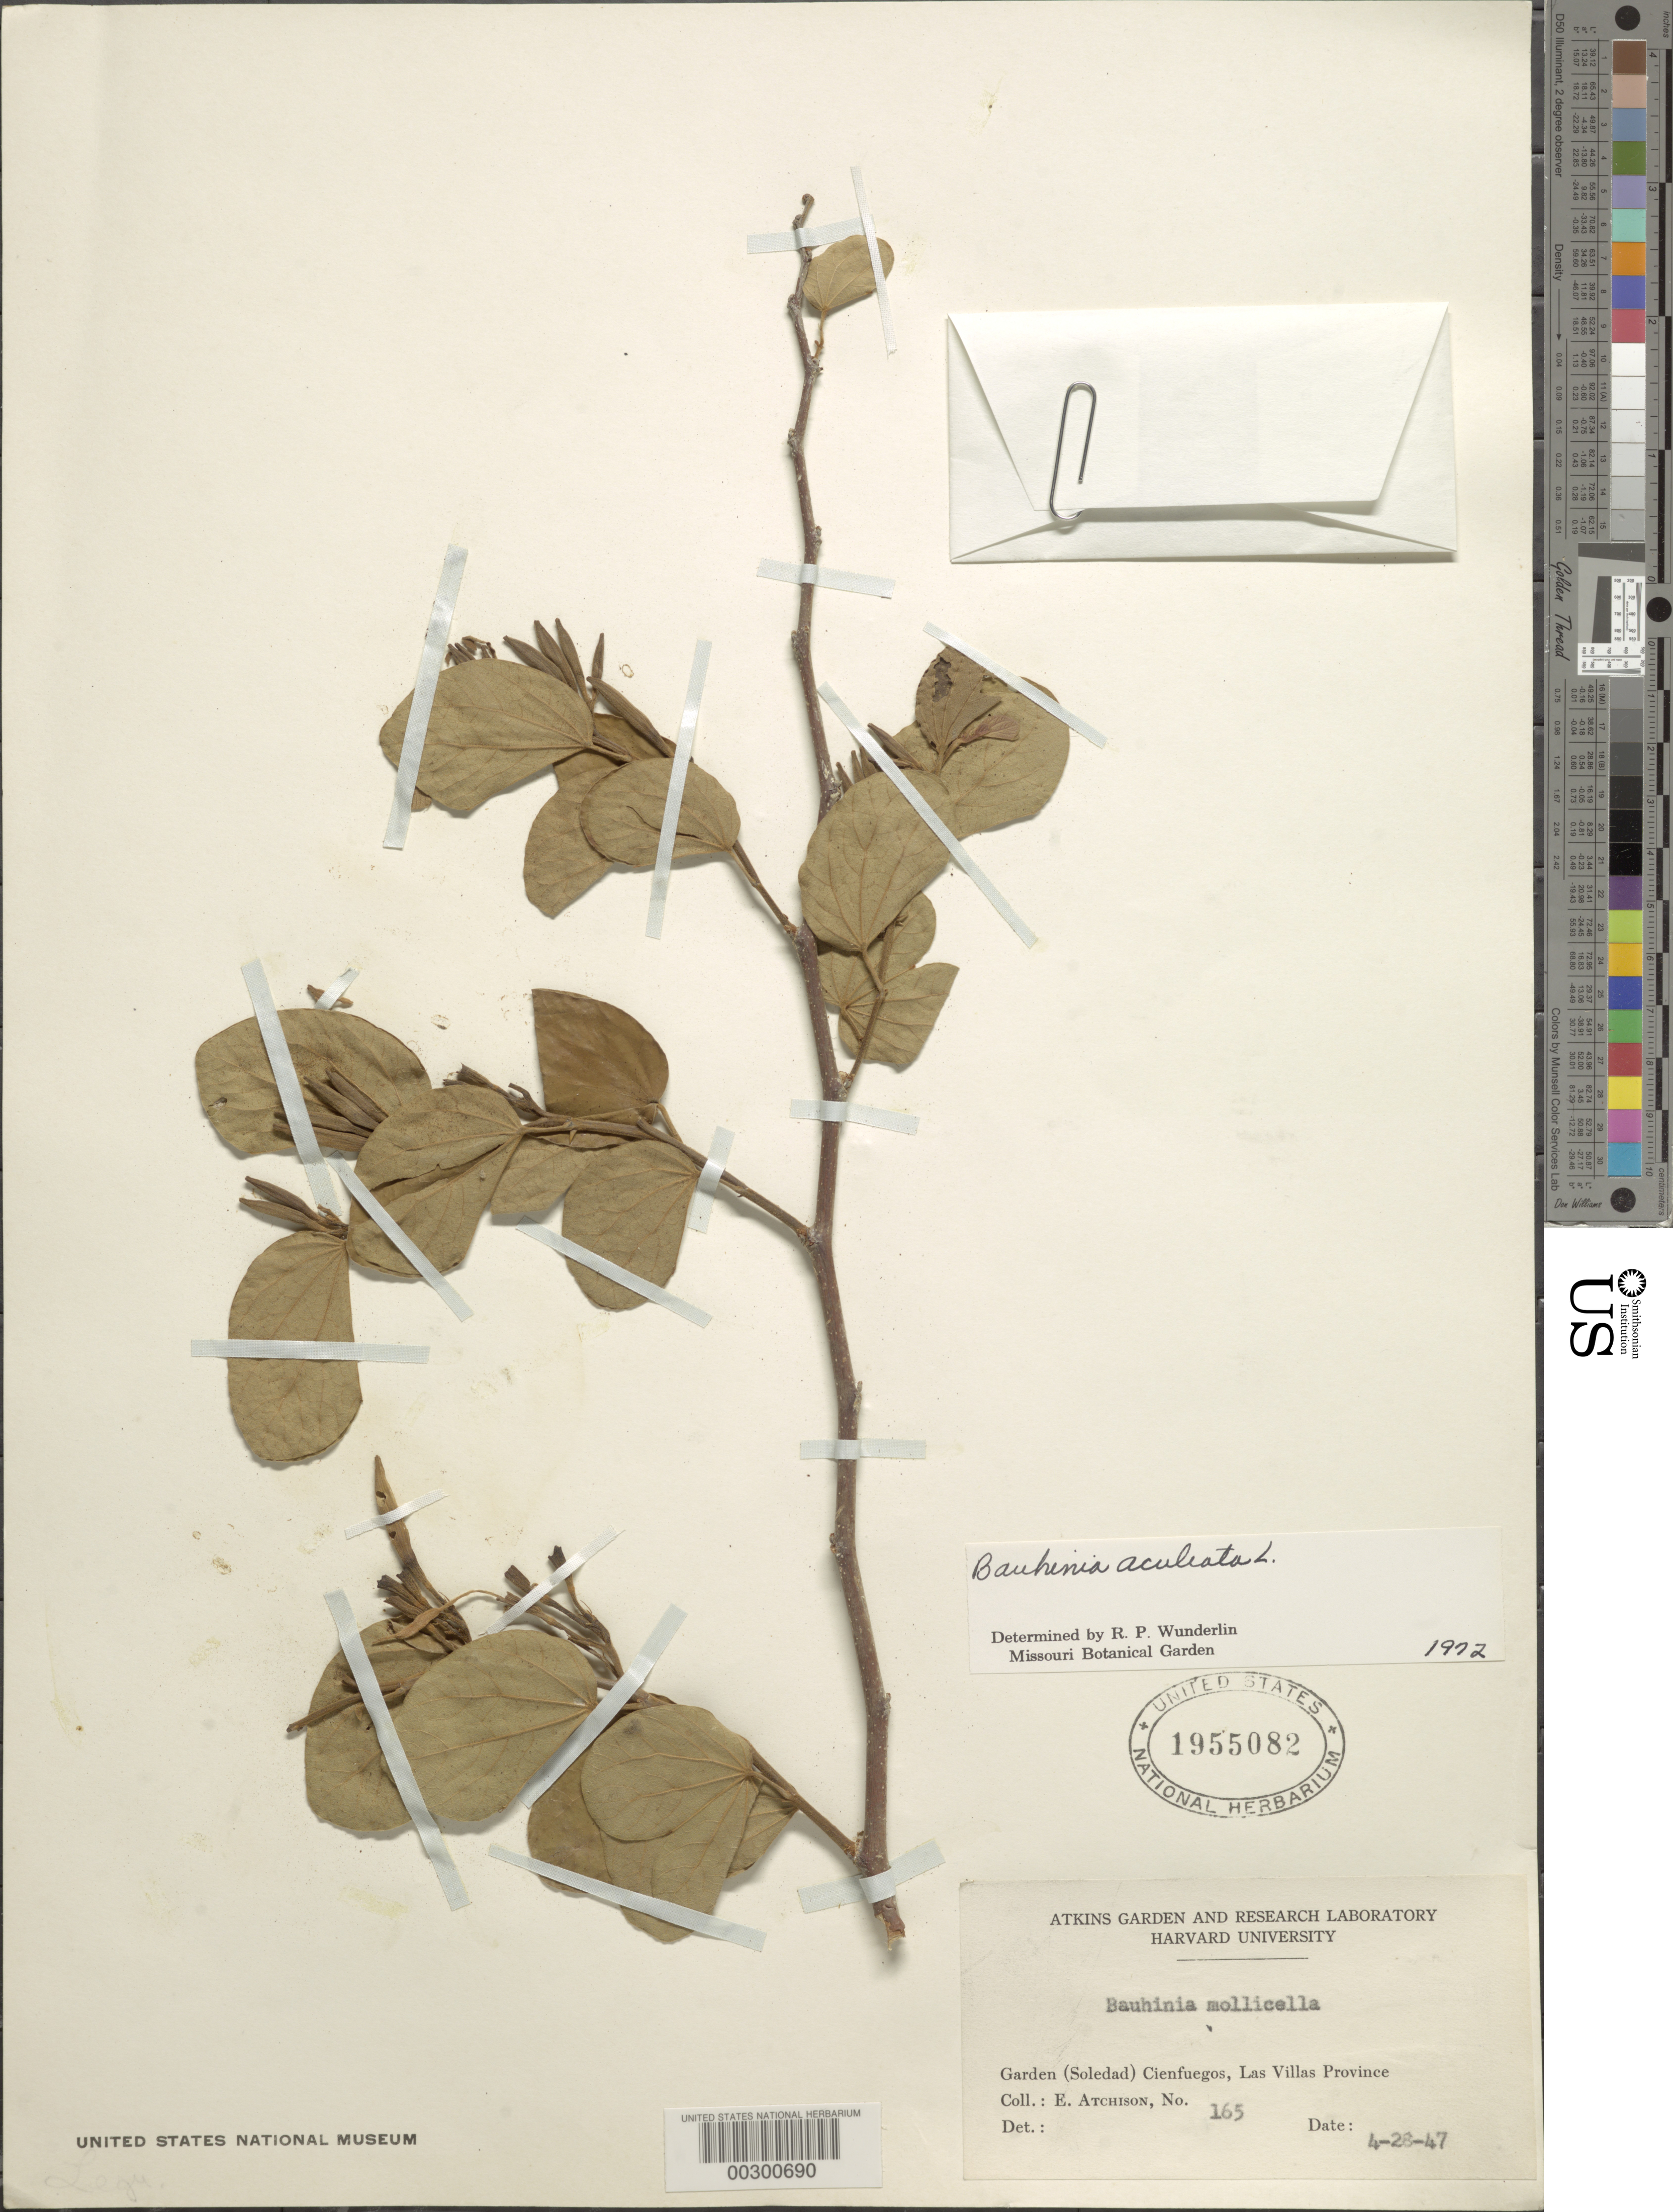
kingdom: Plantae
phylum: Tracheophyta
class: Magnoliopsida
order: Fabales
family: Fabaceae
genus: Bauhinia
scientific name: Bauhinia aculeata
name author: L.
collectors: E. Atchison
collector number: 165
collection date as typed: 28 Apr 1947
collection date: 1947-04-28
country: Cuba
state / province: Las Villas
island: Greater Antilles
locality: Garden (soledad) cienfuegos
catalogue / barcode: US 1955082